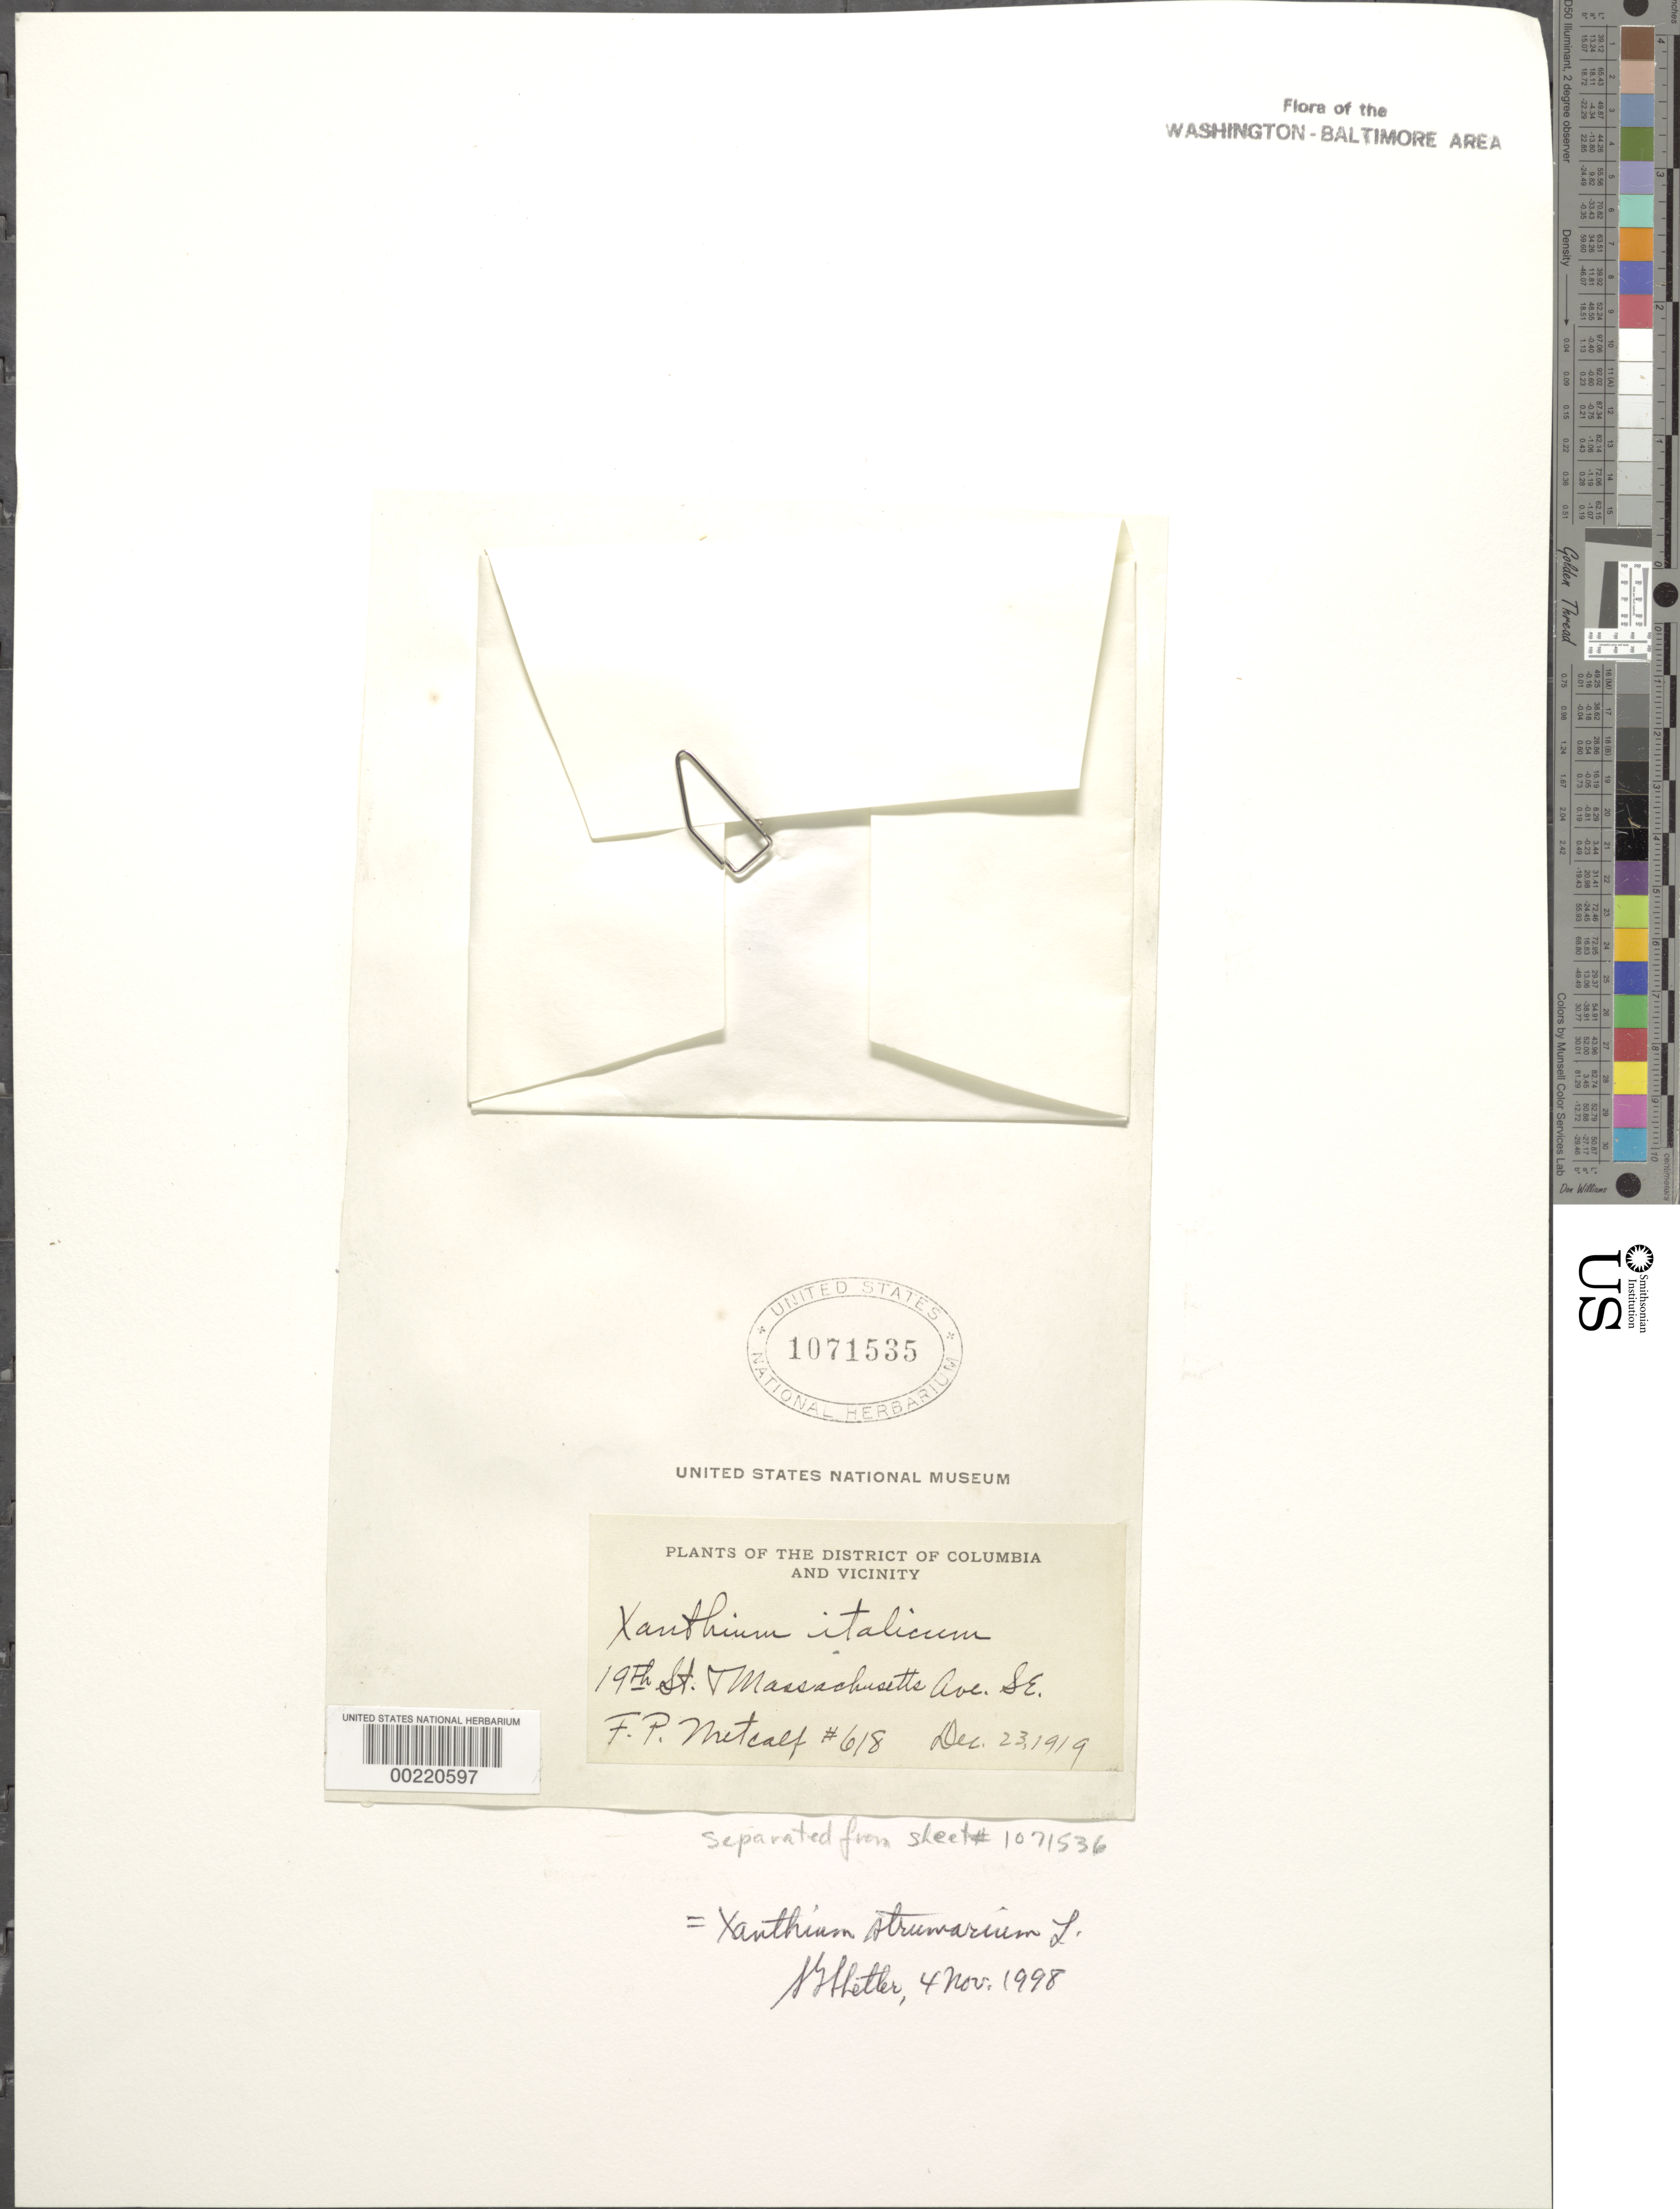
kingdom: Plantae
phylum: Tracheophyta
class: Magnoliopsida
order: Asterales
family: Asteraceae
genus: Xanthium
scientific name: Xanthium strumarium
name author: L.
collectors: F. P. Metcalf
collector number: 618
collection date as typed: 23 Dec 1919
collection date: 1919-12-23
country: United States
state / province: District of Columbia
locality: North of 19th St. and Mass. Ave. SE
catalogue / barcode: US 1071535